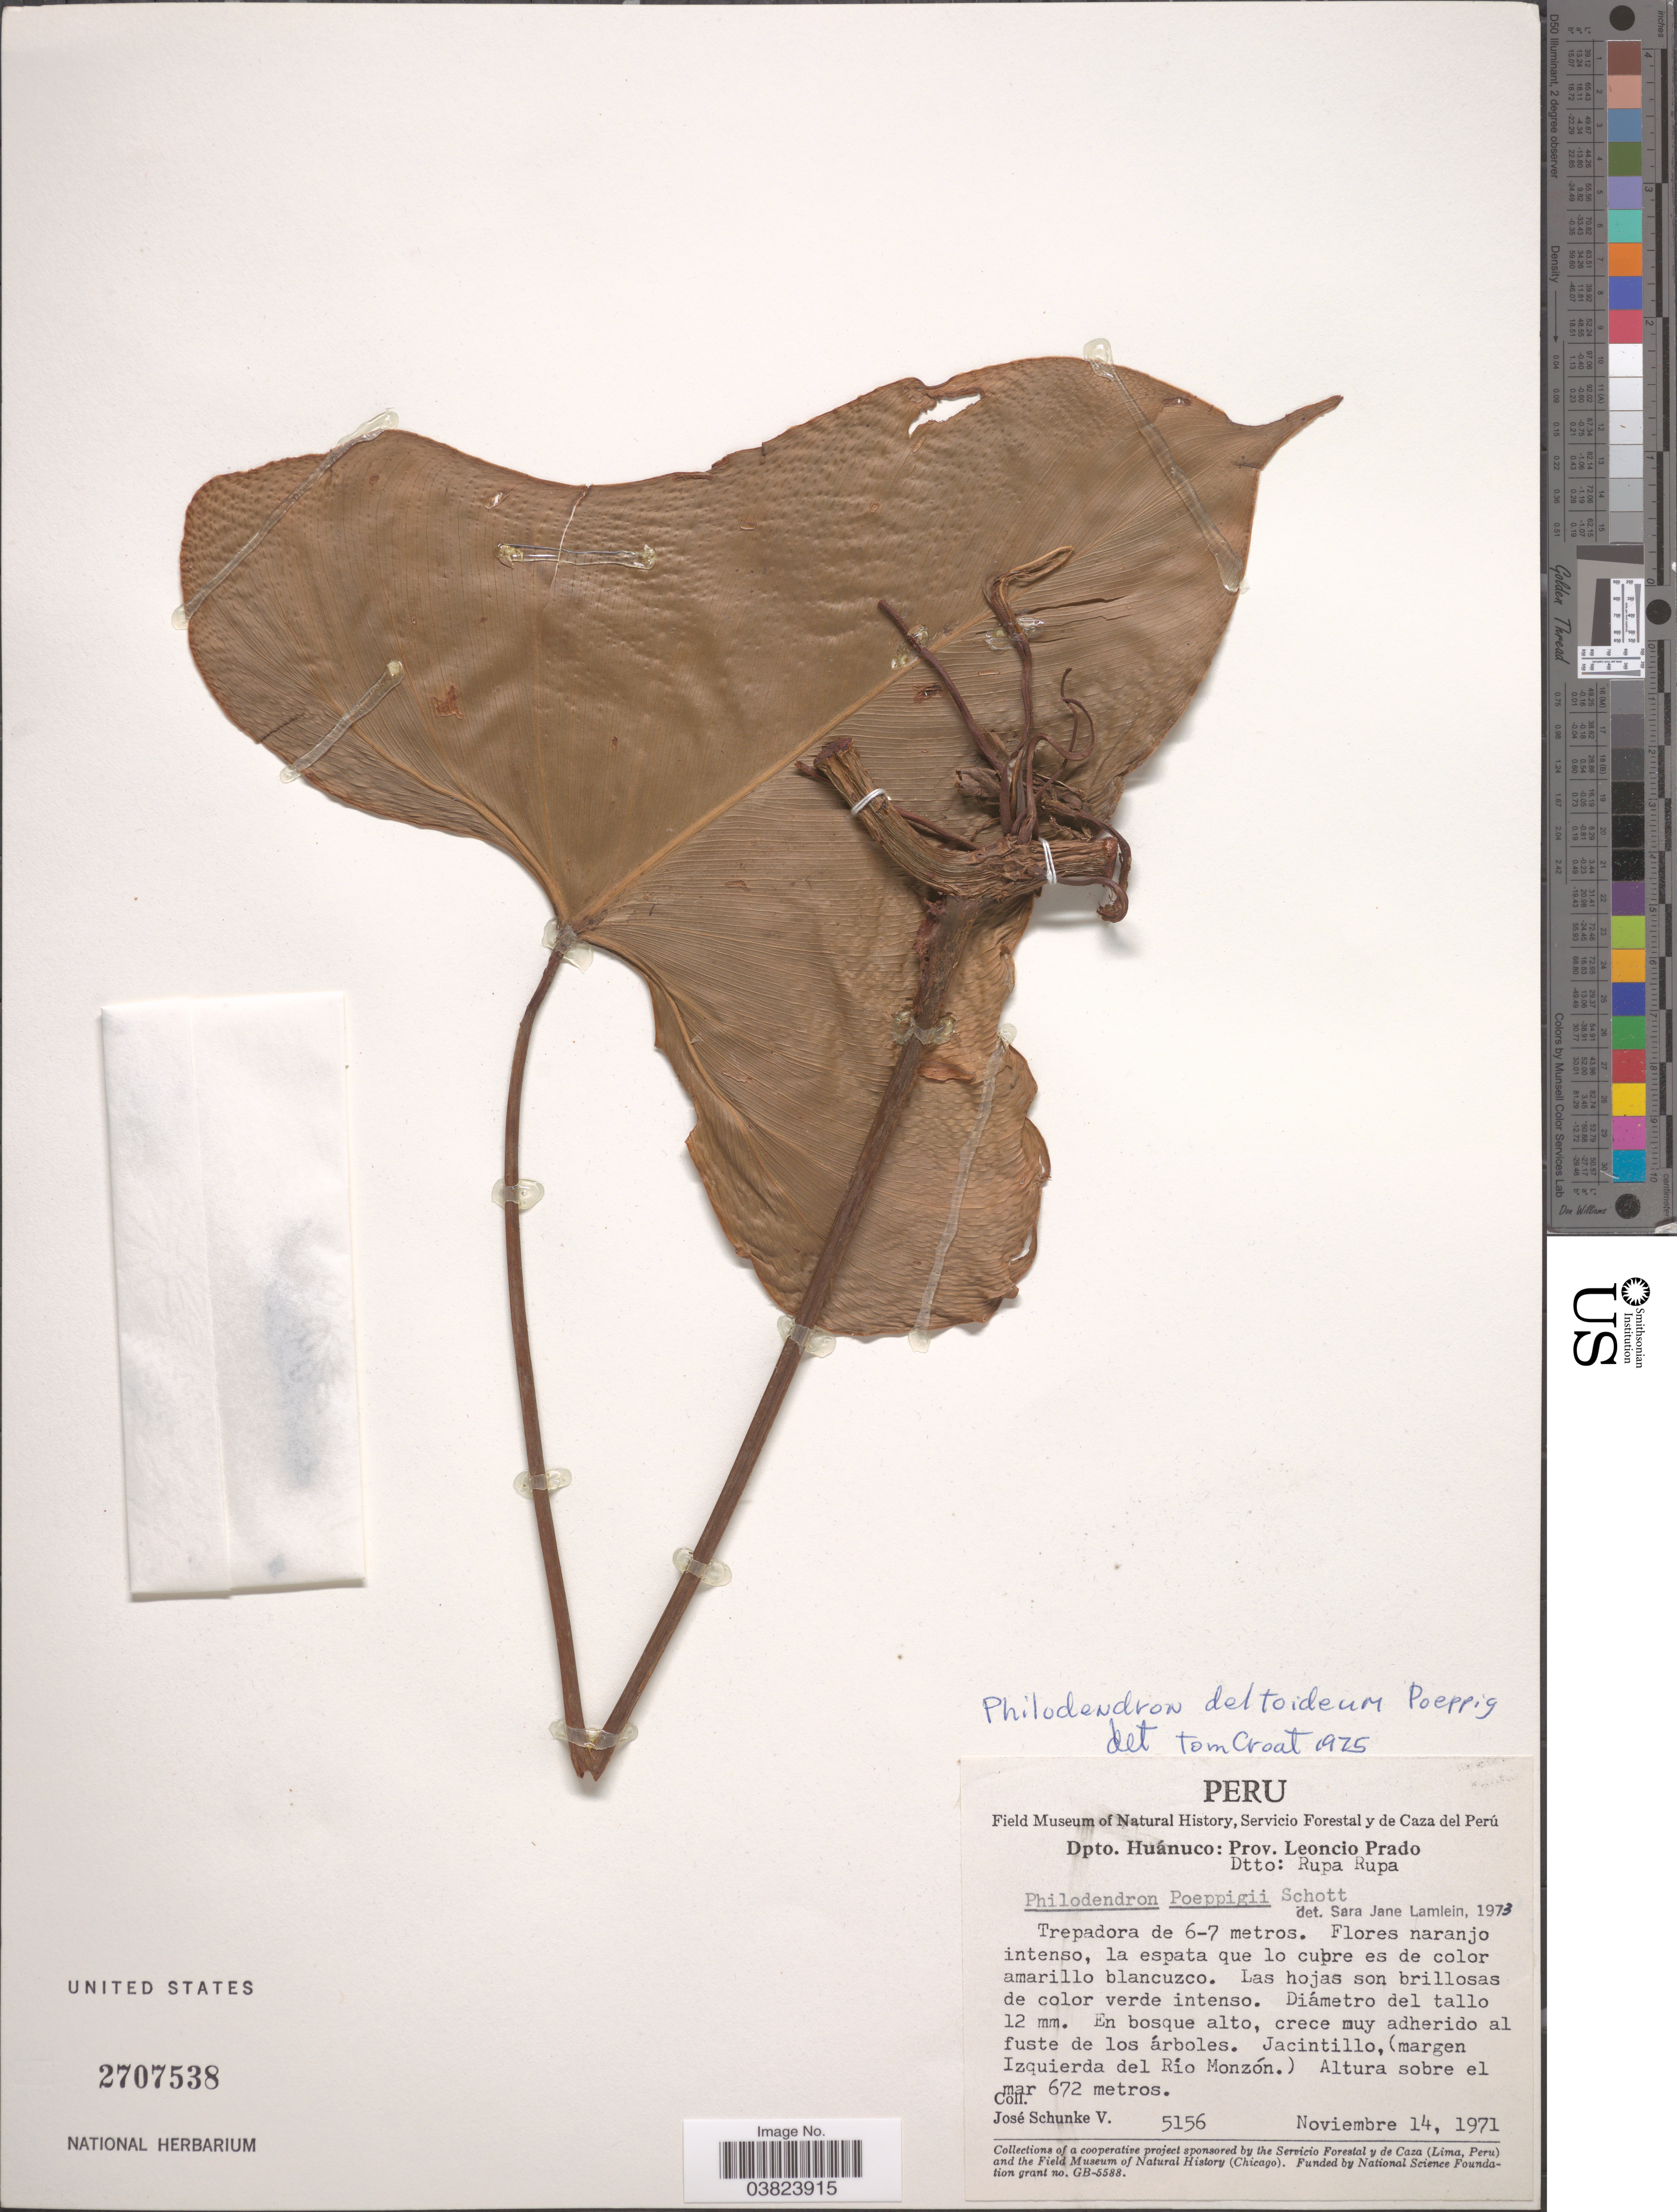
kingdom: Plantae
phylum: Tracheophyta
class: Liliopsida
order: Alismatales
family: Araceae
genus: Philodendron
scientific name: Philodendron deltoideum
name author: Poepp.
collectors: J. Schunke Vigo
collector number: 5156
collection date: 1971-11-14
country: Peru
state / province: Huánuco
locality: Dpto. Huánuco: Prov. Leoncio Prado Dtto: Rupa Rupa. Jacintillo, (margen Izquierda del Río Monzón.).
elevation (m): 672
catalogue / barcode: US 2707538